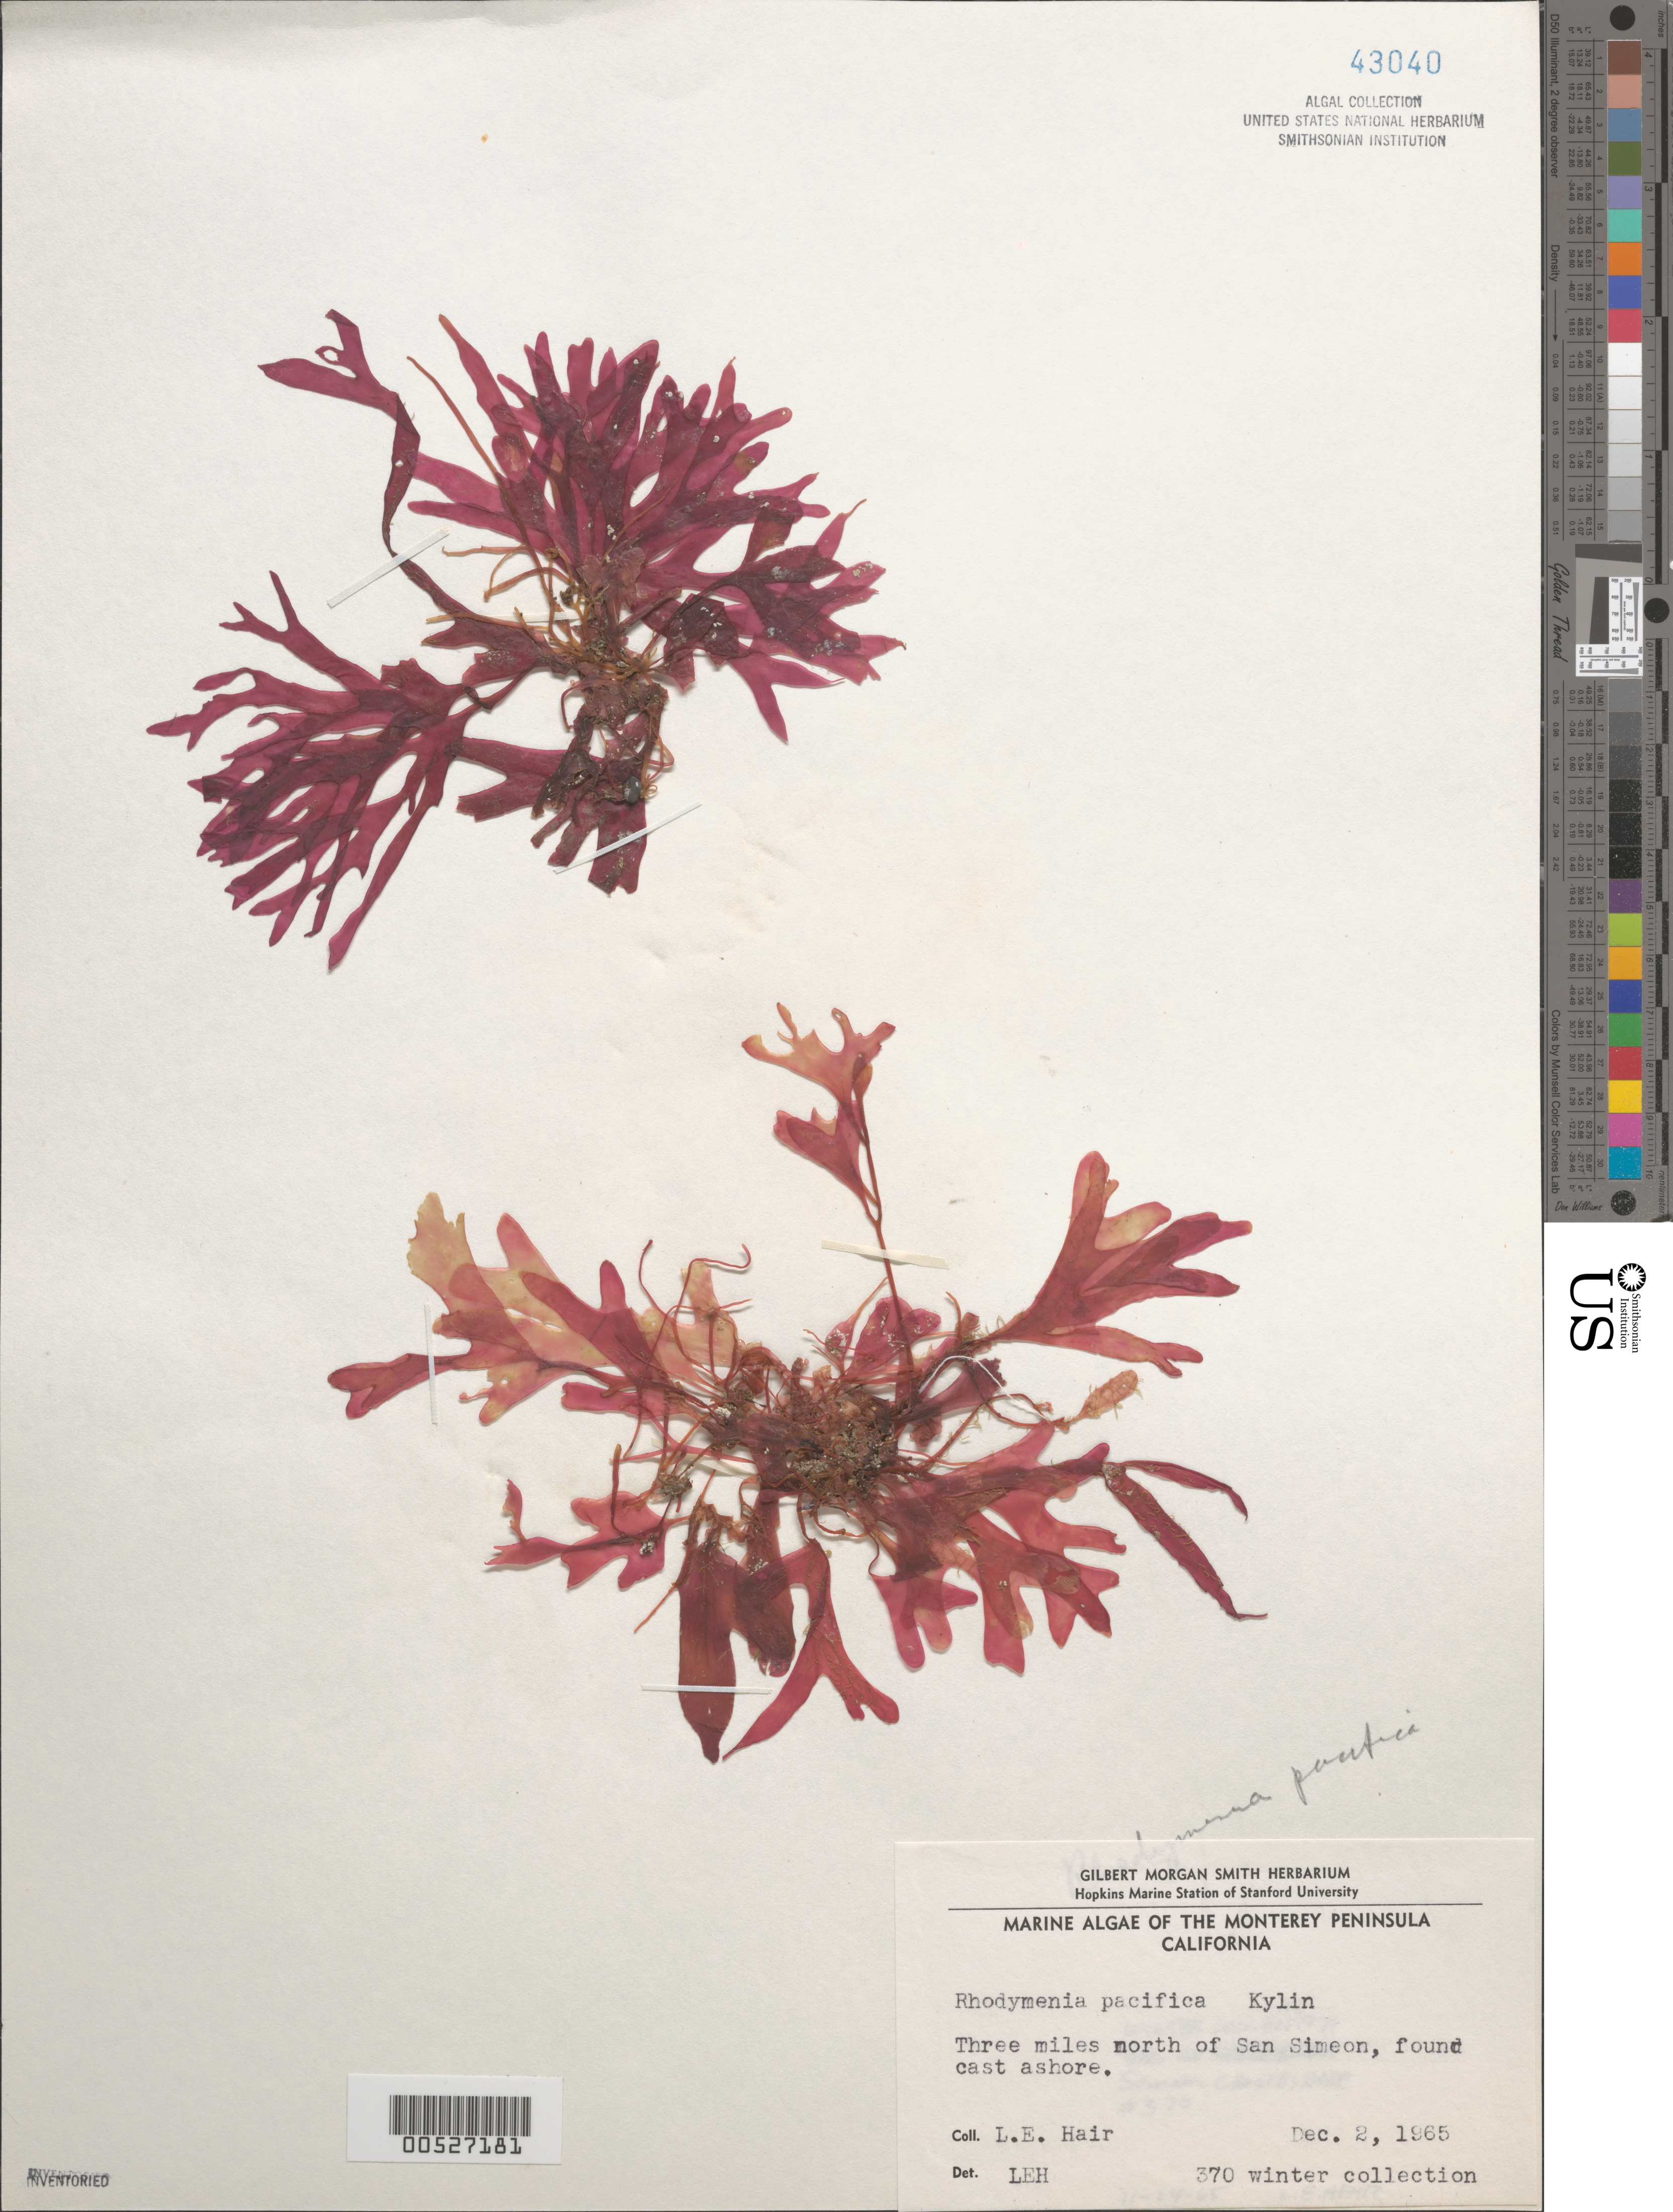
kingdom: Plantae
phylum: Rhodophyta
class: Florideophyceae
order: Rhodymeniales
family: Rhodymeniaceae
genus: Rhodymenia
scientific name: Rhodymenia pacifica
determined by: Hair, L. E.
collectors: L. Hair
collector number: LEH 370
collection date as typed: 02 Dec 1965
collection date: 1965-12-02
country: United States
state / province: California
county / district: San Luis Obispo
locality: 3 miles north of San Simeon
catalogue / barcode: US 43040